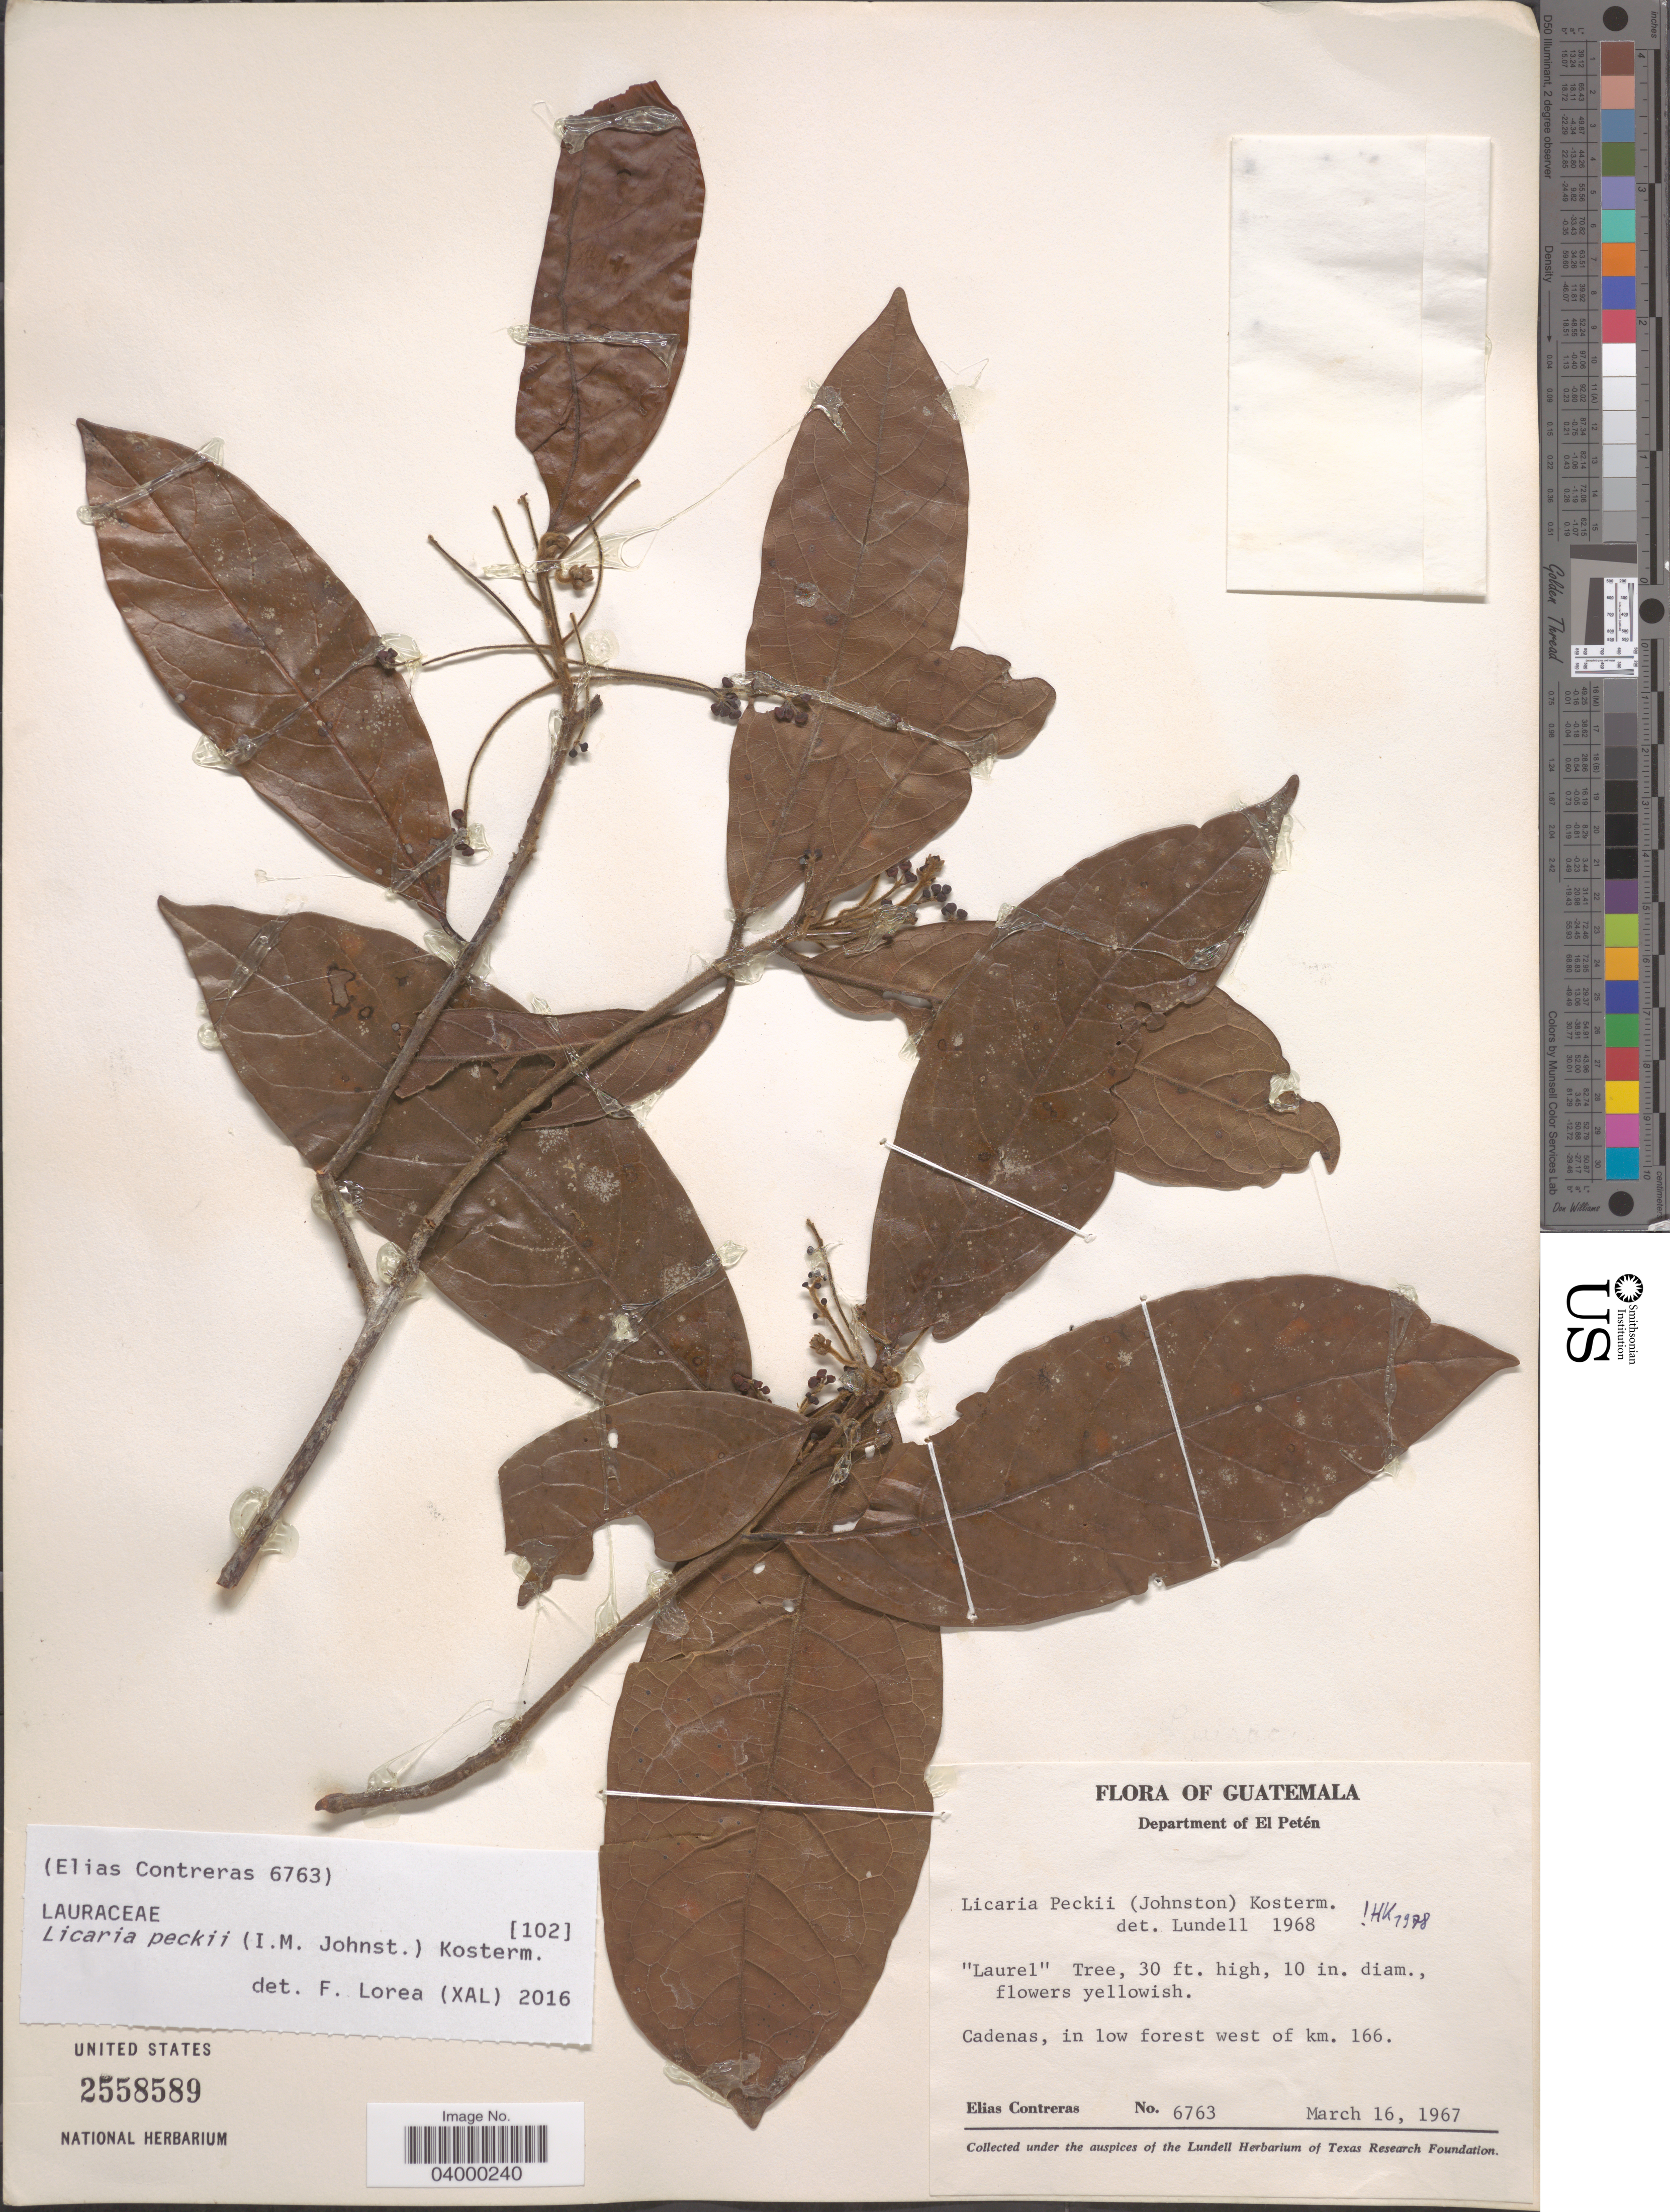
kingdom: Plantae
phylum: Tracheophyta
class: Magnoliopsida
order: Laurales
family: Lauraceae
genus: Licaria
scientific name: Licaria peckii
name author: (I.M. Johnst.) Kosterm.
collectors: E. Contreras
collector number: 6763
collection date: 1967-03-16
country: Guatemala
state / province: El Peten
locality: Department of El Petén. Cadenas, in low forest west of km. 166.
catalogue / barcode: US 2558589